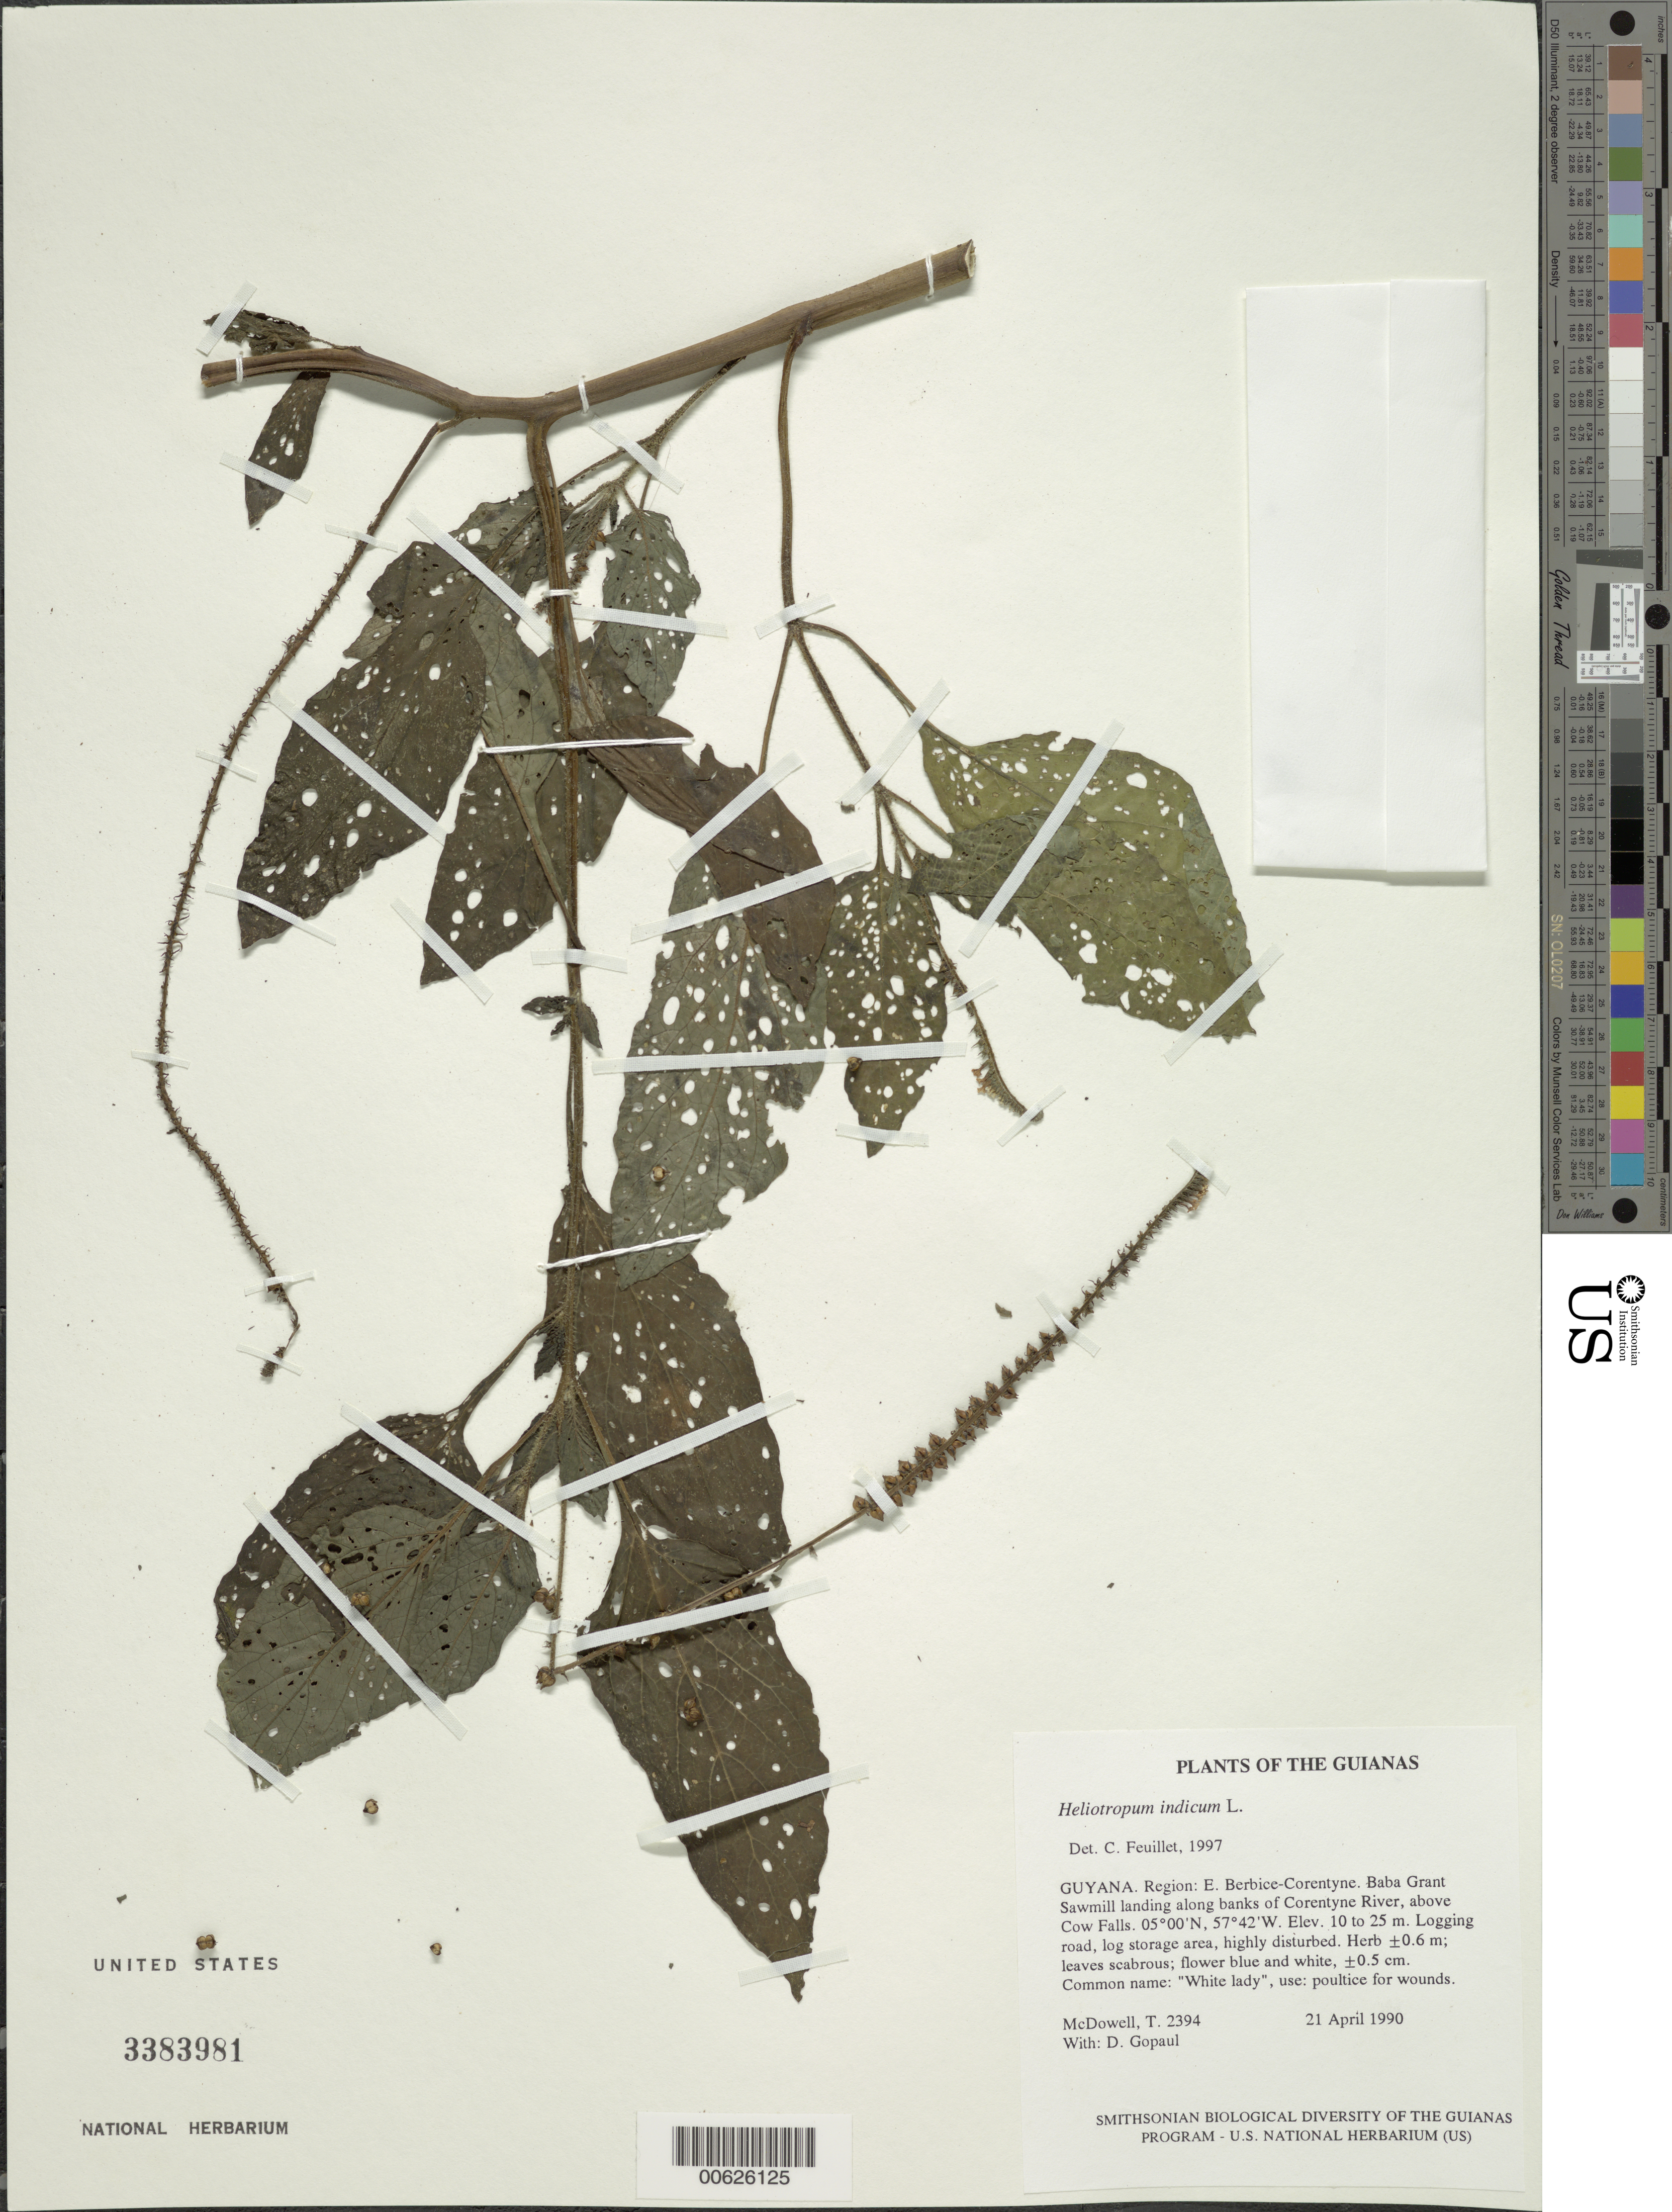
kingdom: Plantae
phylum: Tracheophyta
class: Magnoliopsida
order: Boraginales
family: Heliotropiaceae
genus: Heliotropium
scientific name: Heliotropium polyphyllum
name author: Lehm.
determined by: Feuillet, C.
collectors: T. McDowell & D. Gopaul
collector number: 2394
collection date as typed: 21 April 1990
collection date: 1990-04-21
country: Guyana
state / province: E. Berbice-Corentyne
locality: Baba Grant Sawmill landing along banks of Corentyne River, above Cow Falls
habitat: Logging road, log storage area, highly disturbed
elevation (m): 10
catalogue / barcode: US 3383981